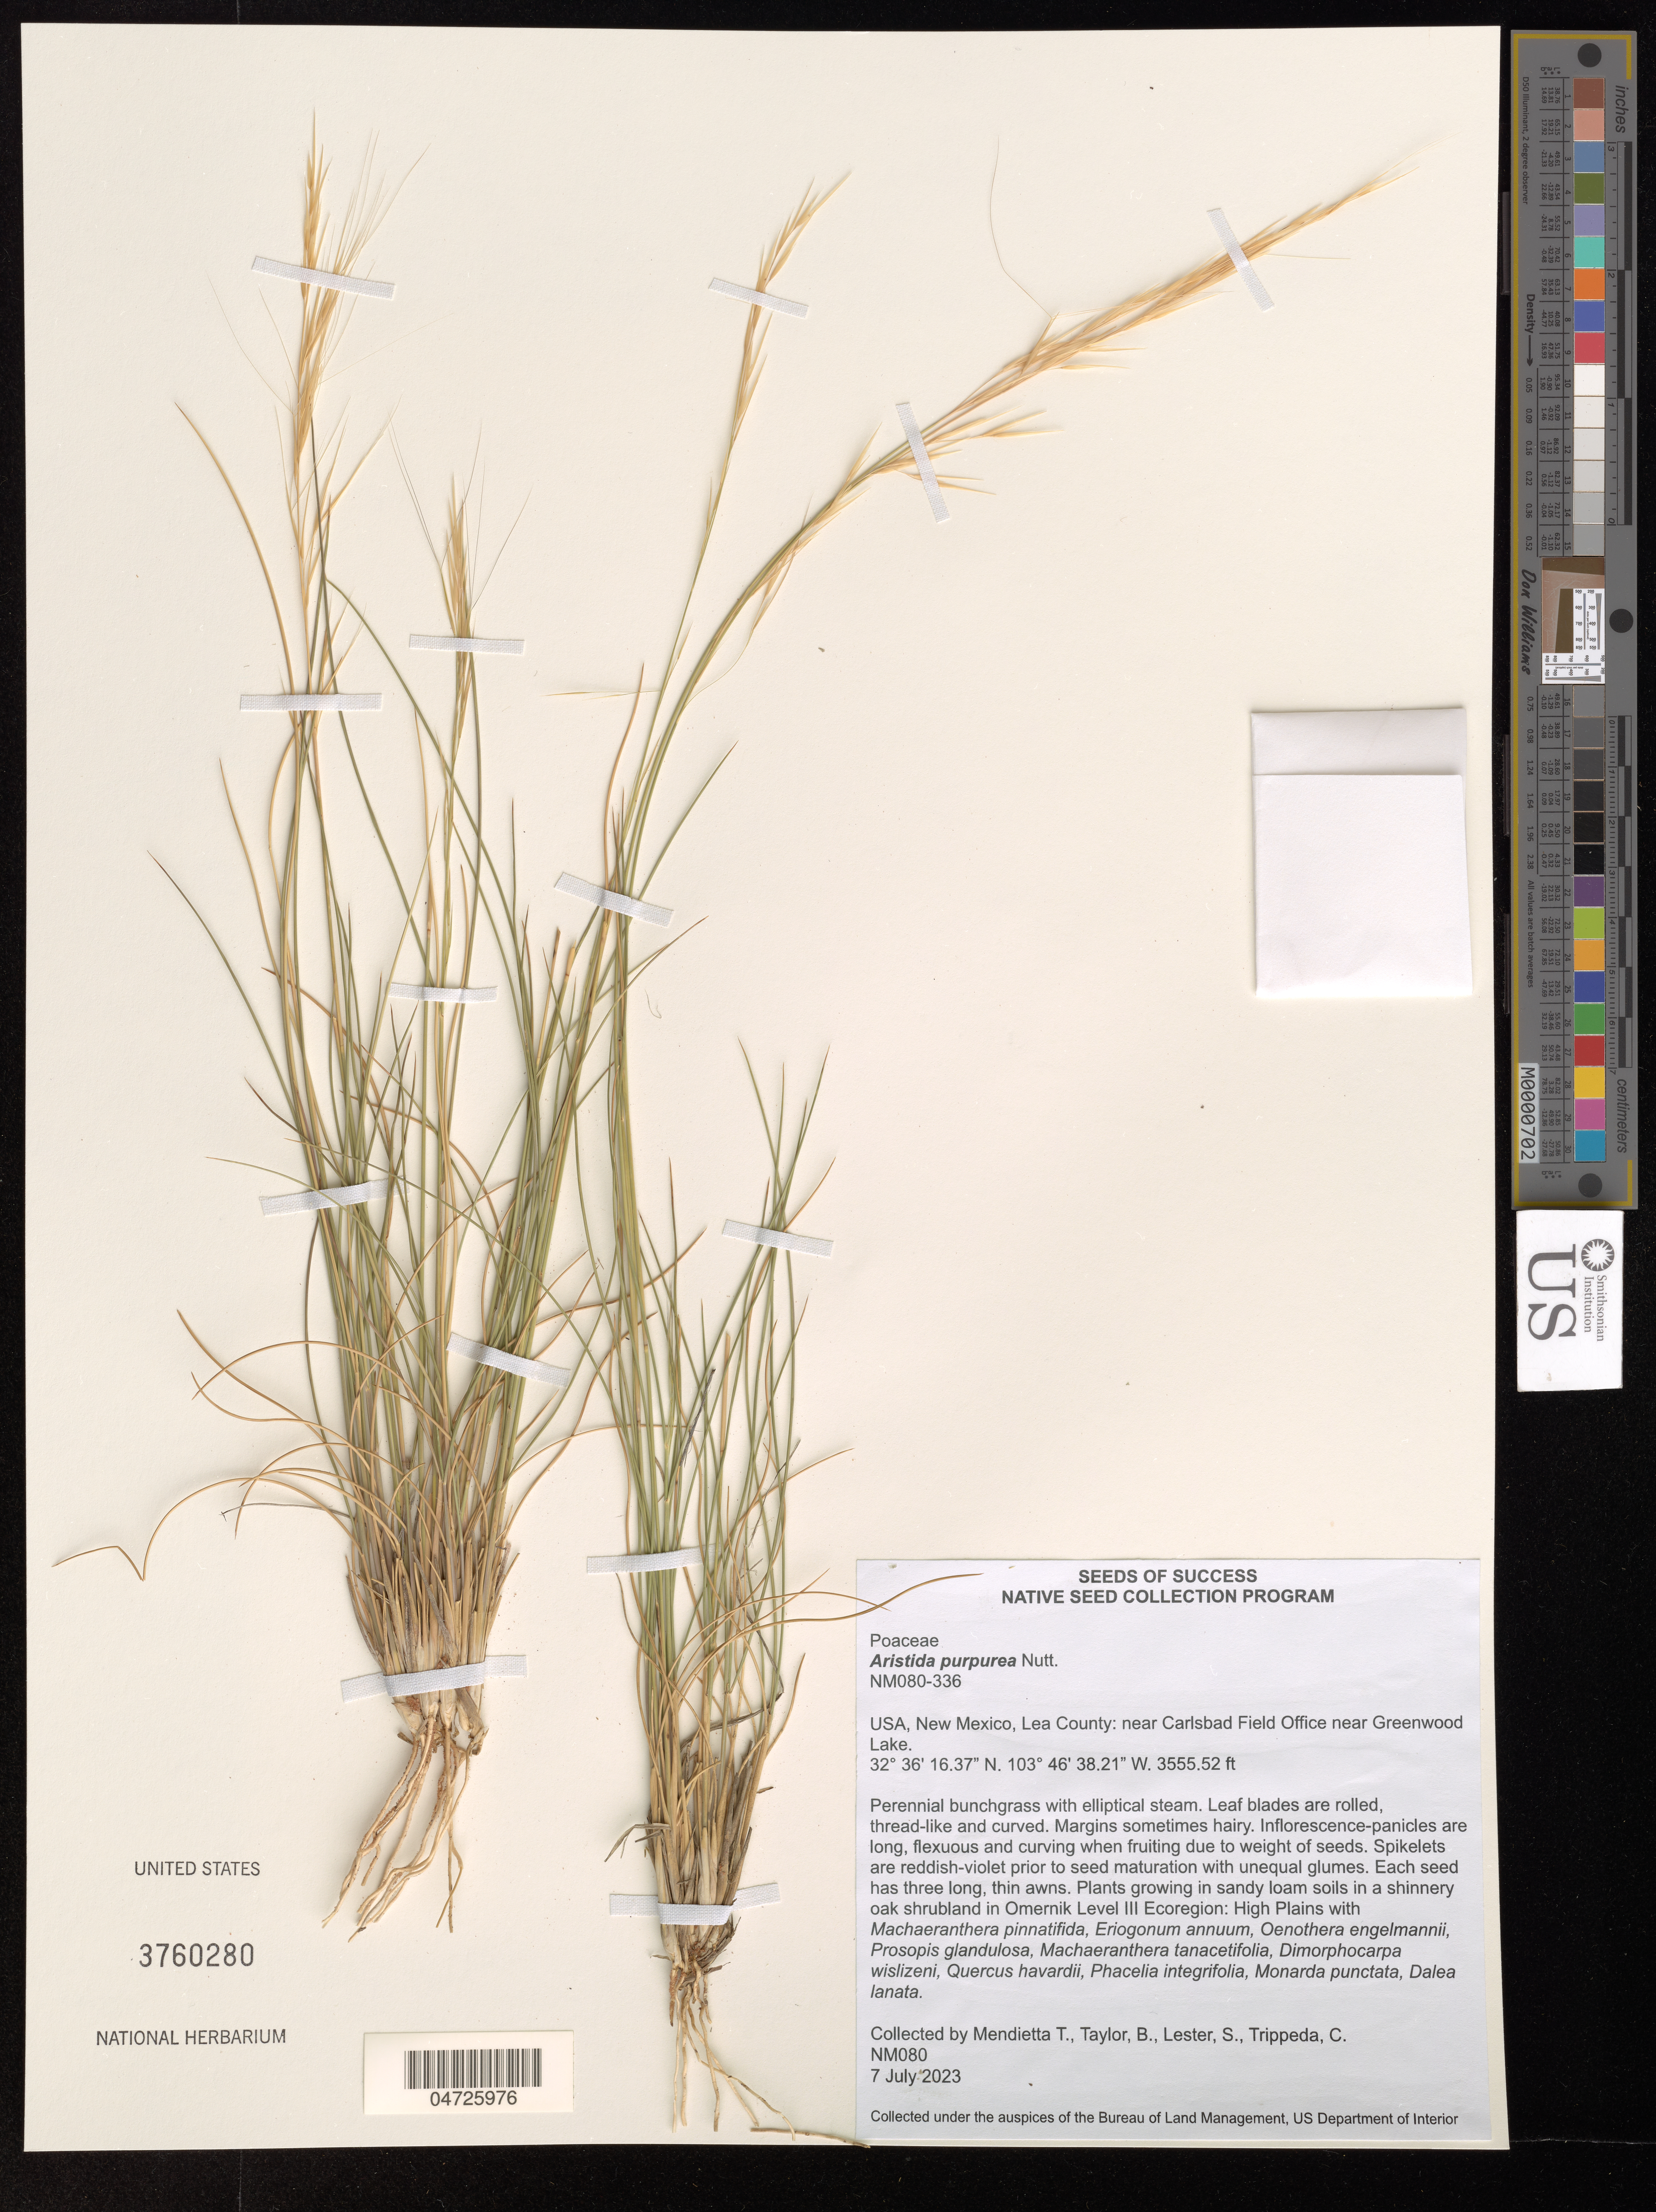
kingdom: Plantae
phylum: Tracheophyta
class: Liliopsida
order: Poales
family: Poaceae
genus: Aristida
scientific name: Aristida purpurea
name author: Nutt.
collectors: T. Mendietta & B. Taylor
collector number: NM080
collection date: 2023-07-07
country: United States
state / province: New Mexico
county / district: Lea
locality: Lea County: near Carlsbad Field Office near Greenwood Lake.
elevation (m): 1083.72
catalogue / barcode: US 3760280